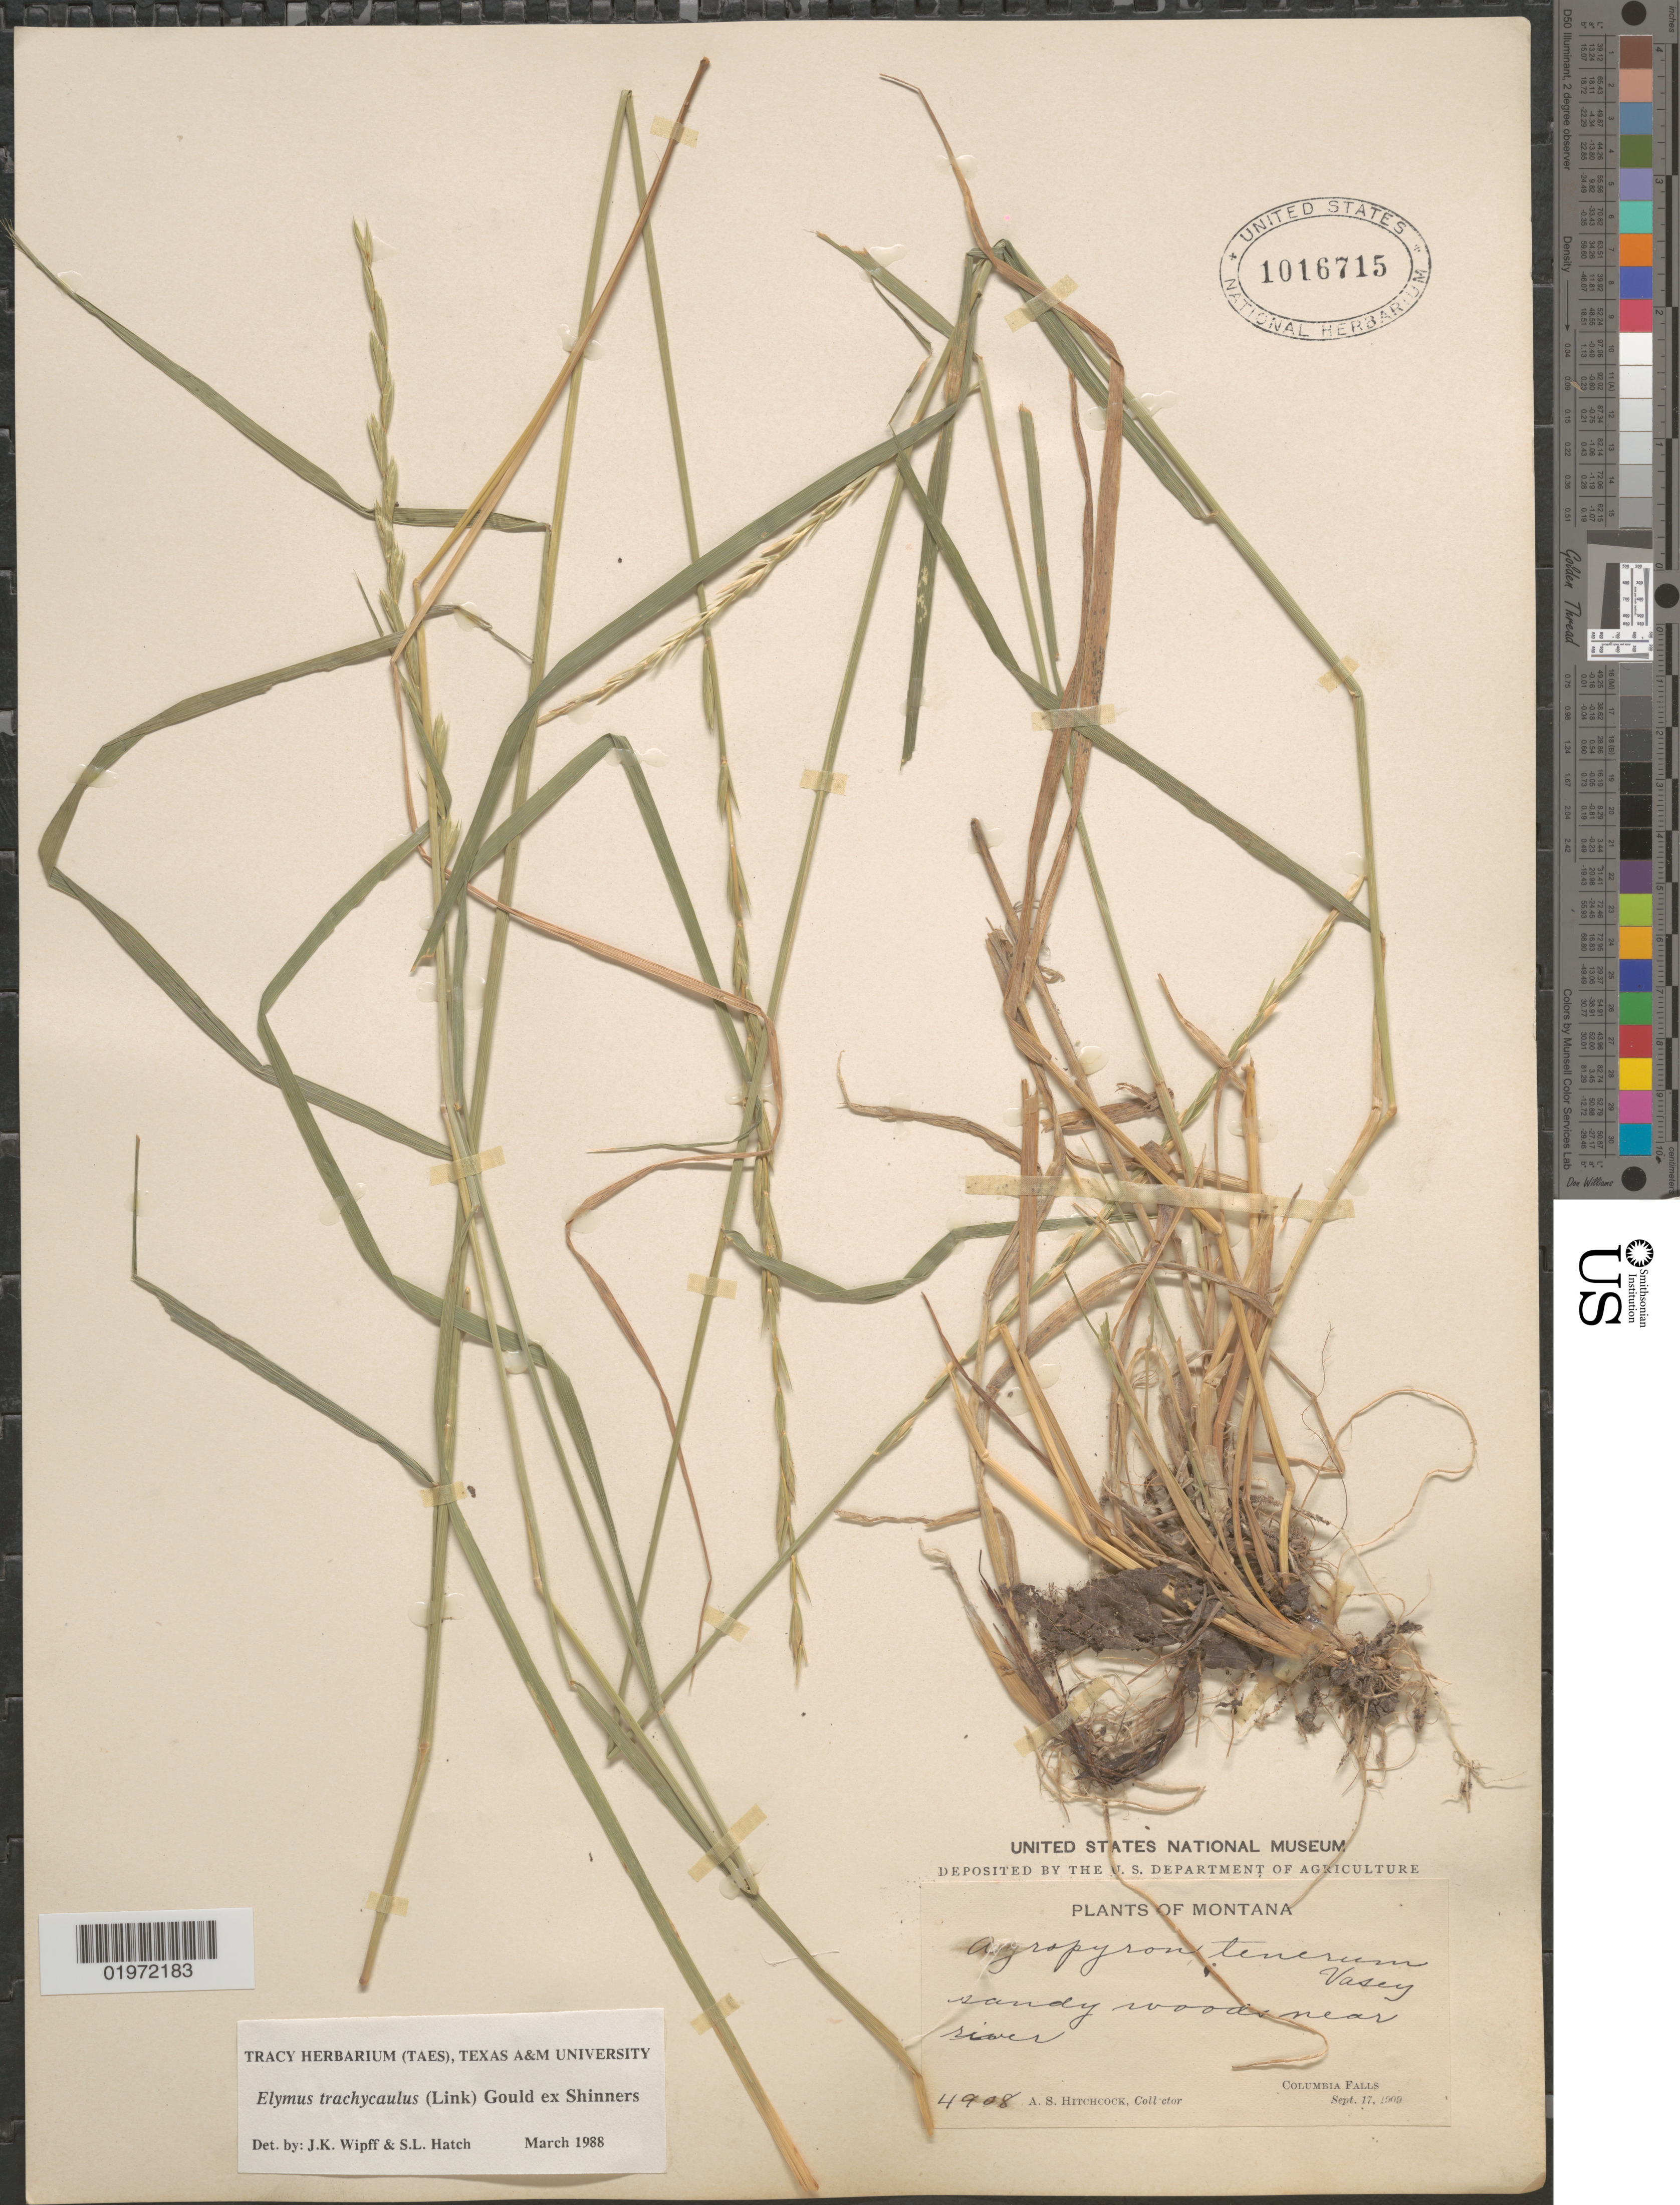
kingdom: Plantae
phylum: Tracheophyta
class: Liliopsida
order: Poales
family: Poaceae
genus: Elymus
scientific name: Elymus trachycaulus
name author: (Link) Gould ex Shinners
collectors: A. S. Hitchcock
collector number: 4908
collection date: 1909-09-17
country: United States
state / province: Montana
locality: Sandy woods near river. Columbia Falls.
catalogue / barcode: US 1016715